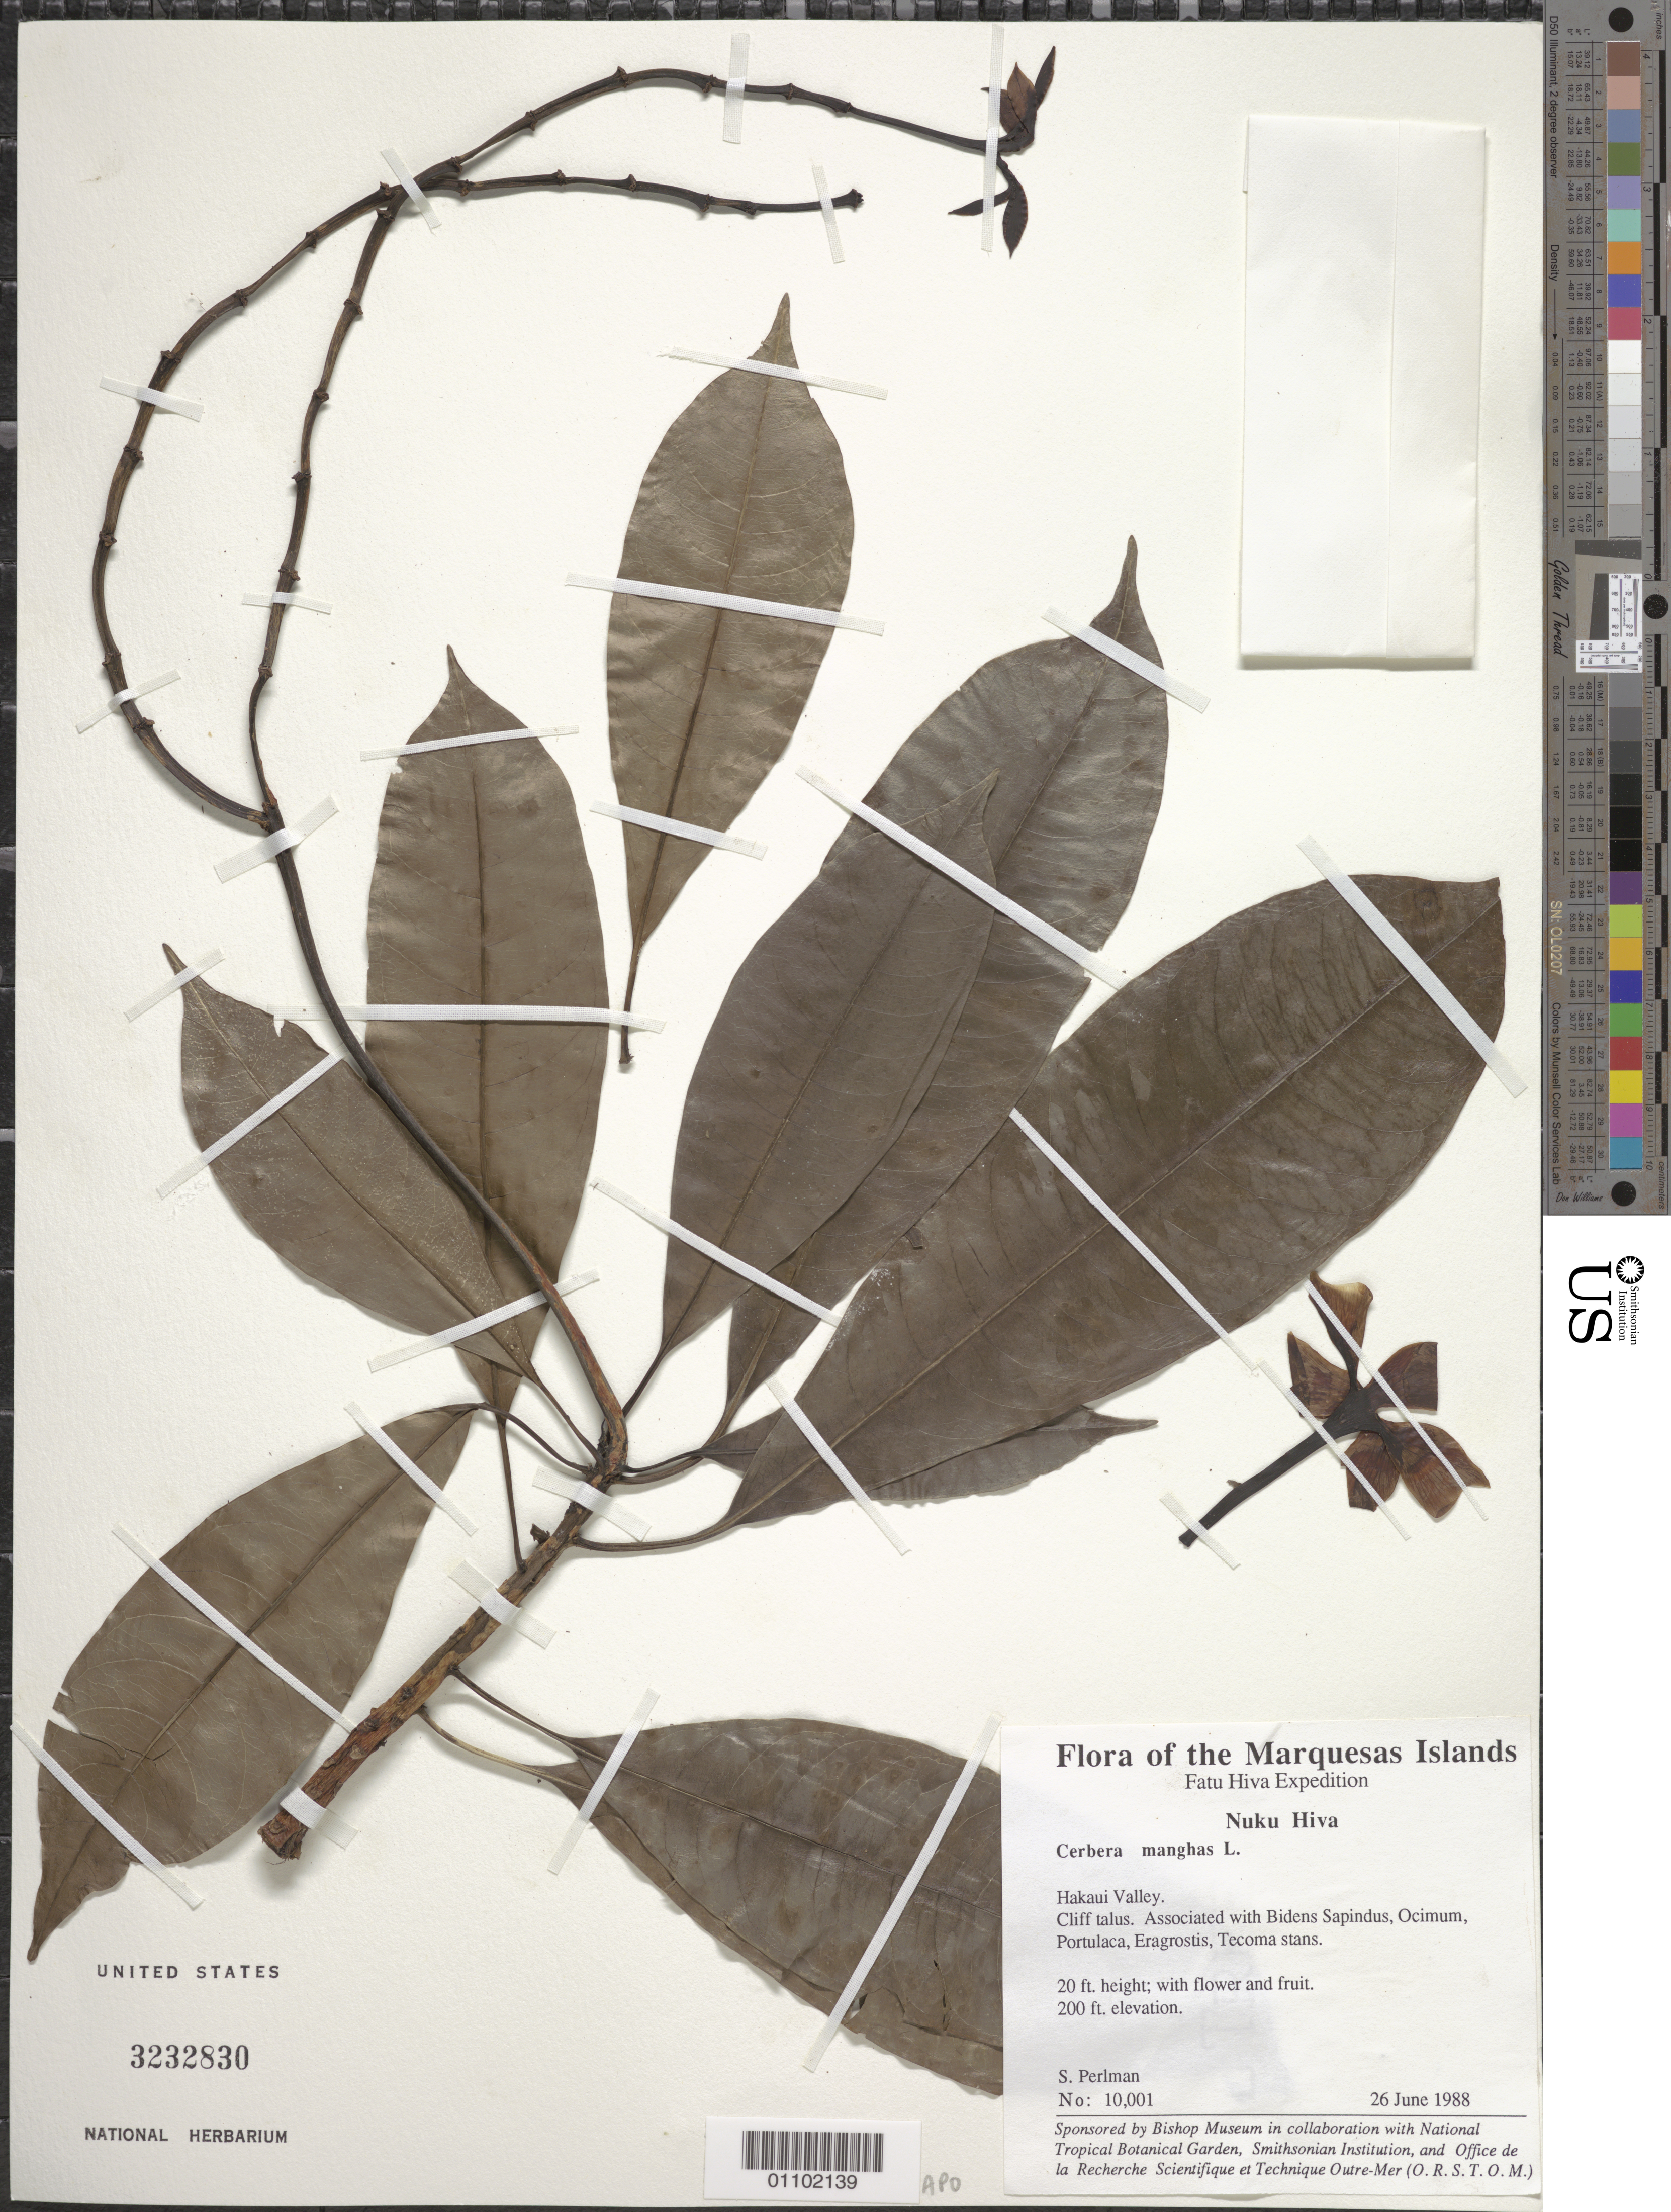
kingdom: Plantae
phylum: Tracheophyta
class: Magnoliopsida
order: Gentianales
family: Apocynaceae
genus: Cerbera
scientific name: Cerbera manghas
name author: L.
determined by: Wagner, W. L., (BOT), Smithsonian Institution - National Museum of Natural History (UNITED STATES)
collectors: S. P. Perlman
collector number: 10001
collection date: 1988-06-26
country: French Polynesia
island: Nuku Hiva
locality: Hakaui Valley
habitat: Cliff talus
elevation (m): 61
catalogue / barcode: US 3232830